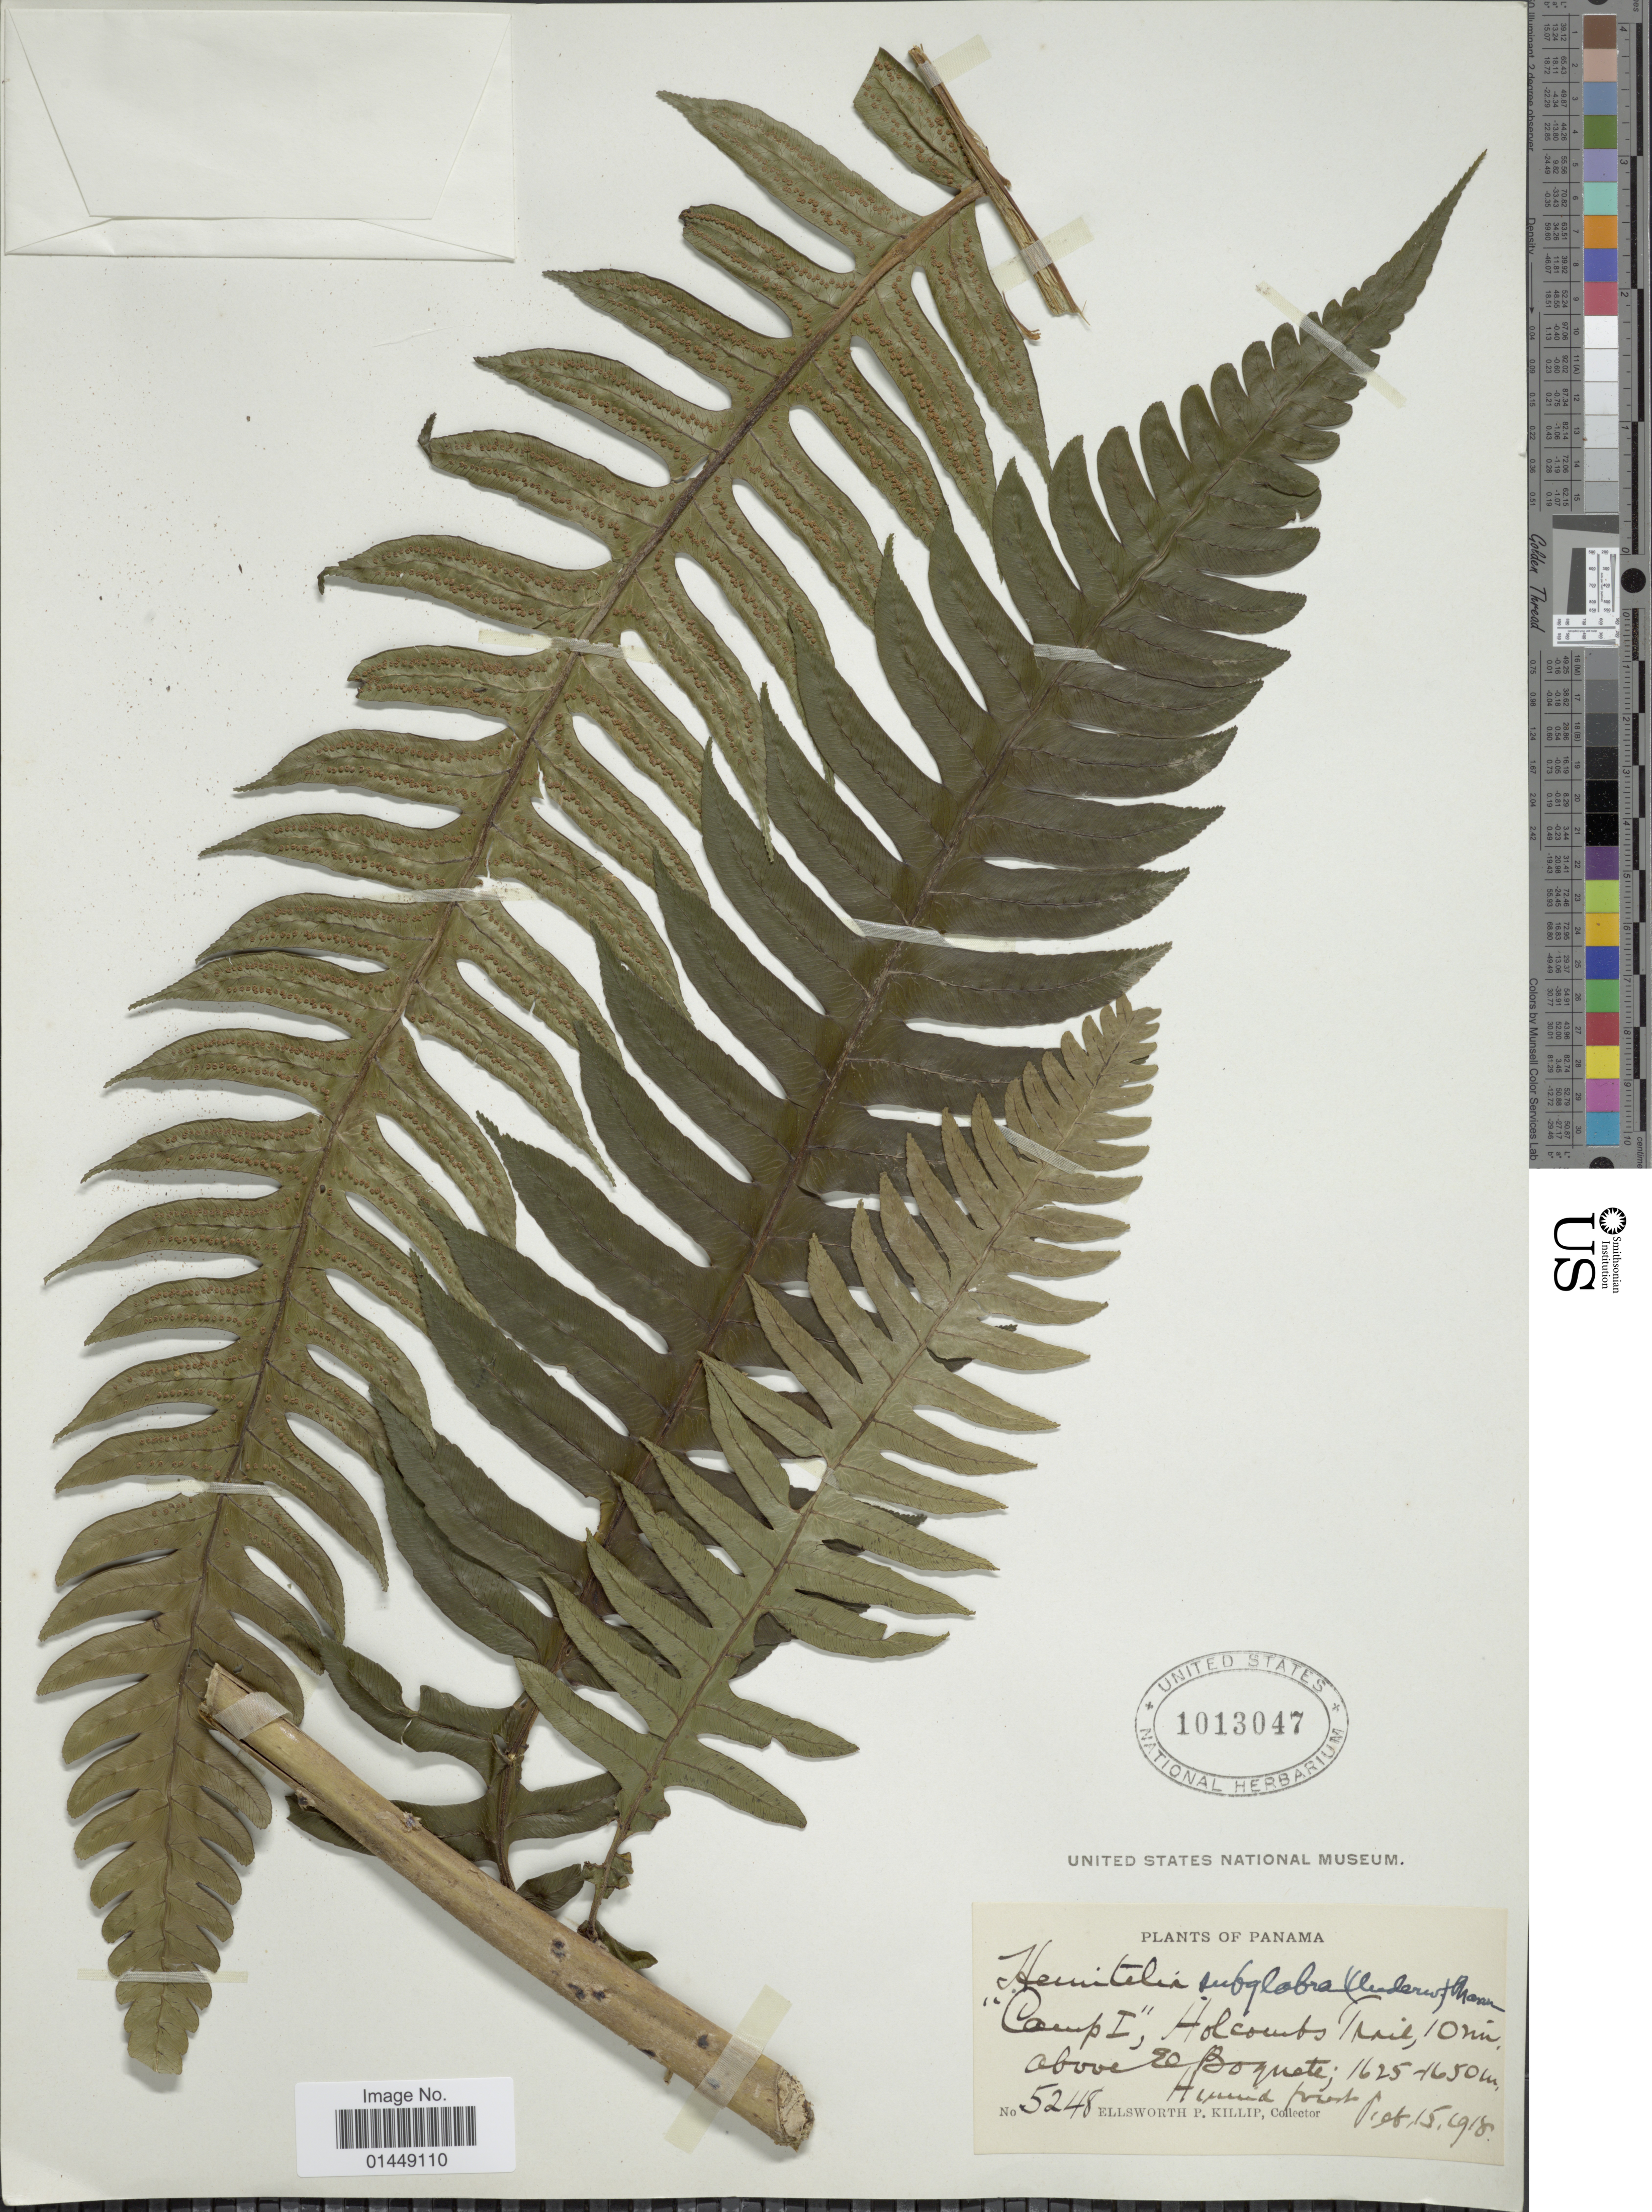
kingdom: Plantae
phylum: Tracheophyta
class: Polypodiopsida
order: Cyatheales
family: Cyatheaceae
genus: Cyathea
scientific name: Cyathea mutica var. mutica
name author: (Christ) Domin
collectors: E. P. Killip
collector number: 5248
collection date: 1918-02-15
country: Panama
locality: Camp I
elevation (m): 1625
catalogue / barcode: US 1013047